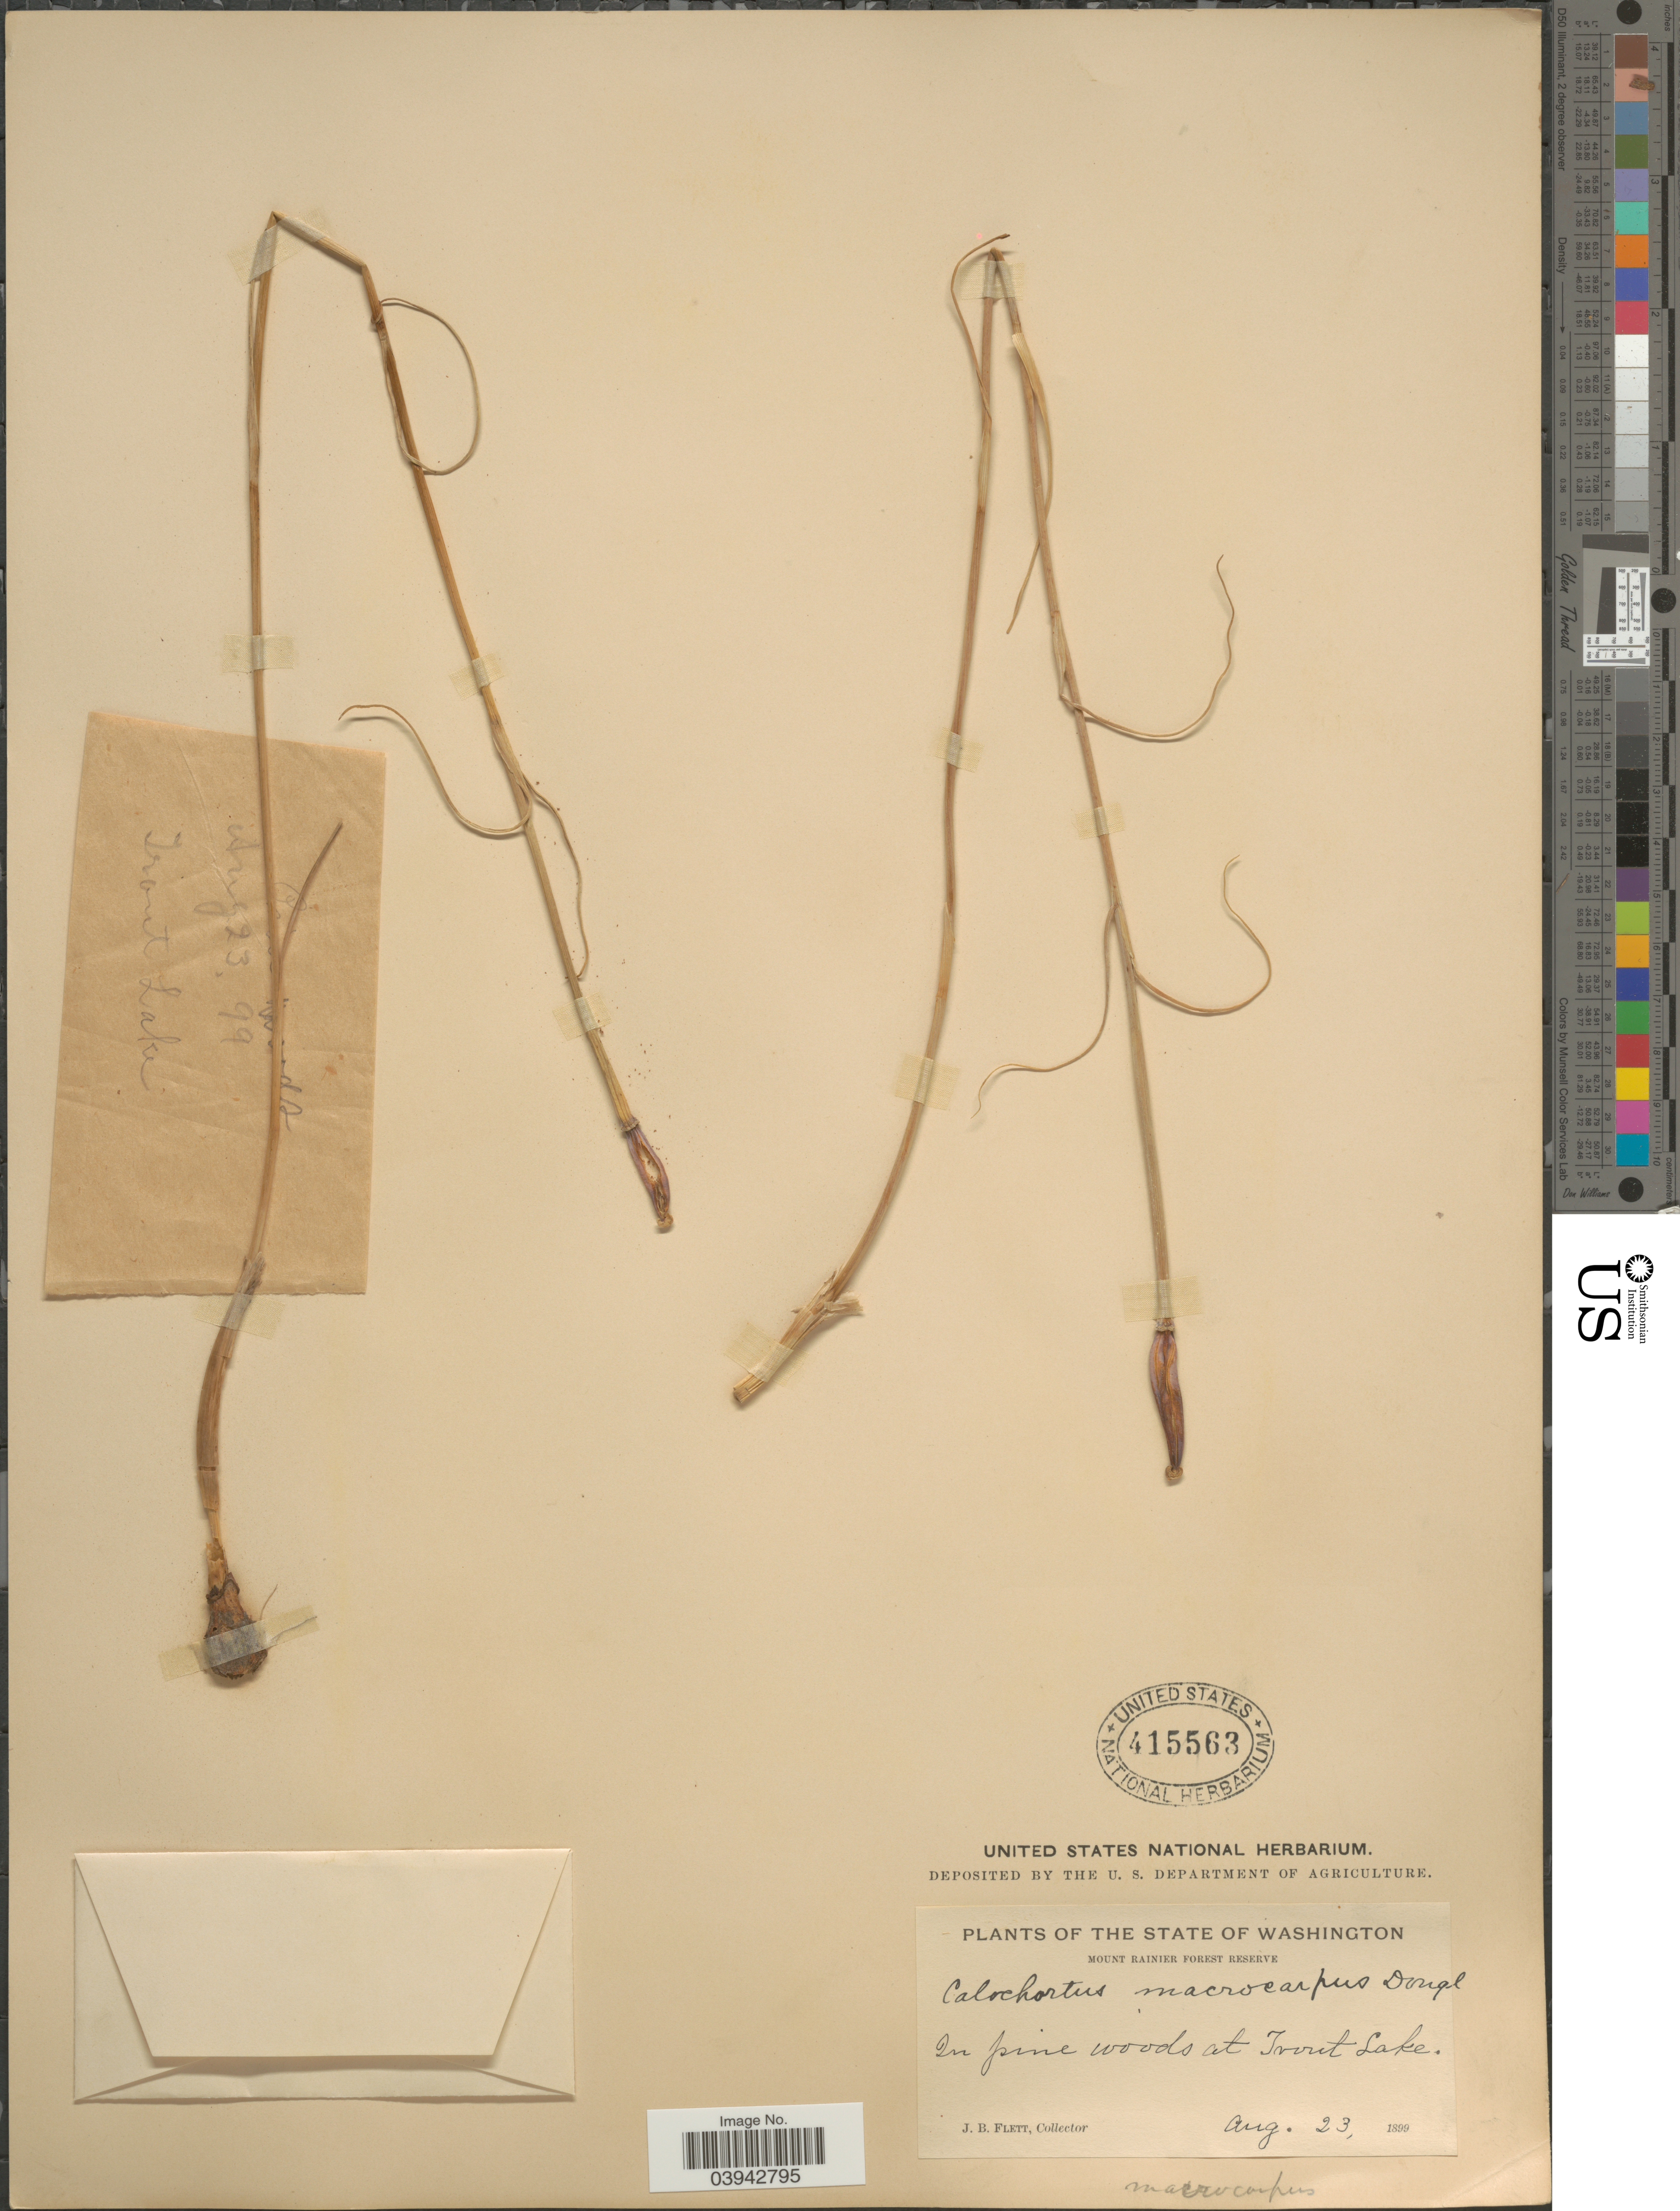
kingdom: Plantae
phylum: Tracheophyta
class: Liliopsida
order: Liliales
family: Liliaceae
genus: Calochortus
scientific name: Calochortus macrocarpus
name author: Douglas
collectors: J. Flett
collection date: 1899-08-23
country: United States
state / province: Washington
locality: Mount Rainier Forest Reserve. In pine woods at Trout Lake.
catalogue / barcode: US 415563